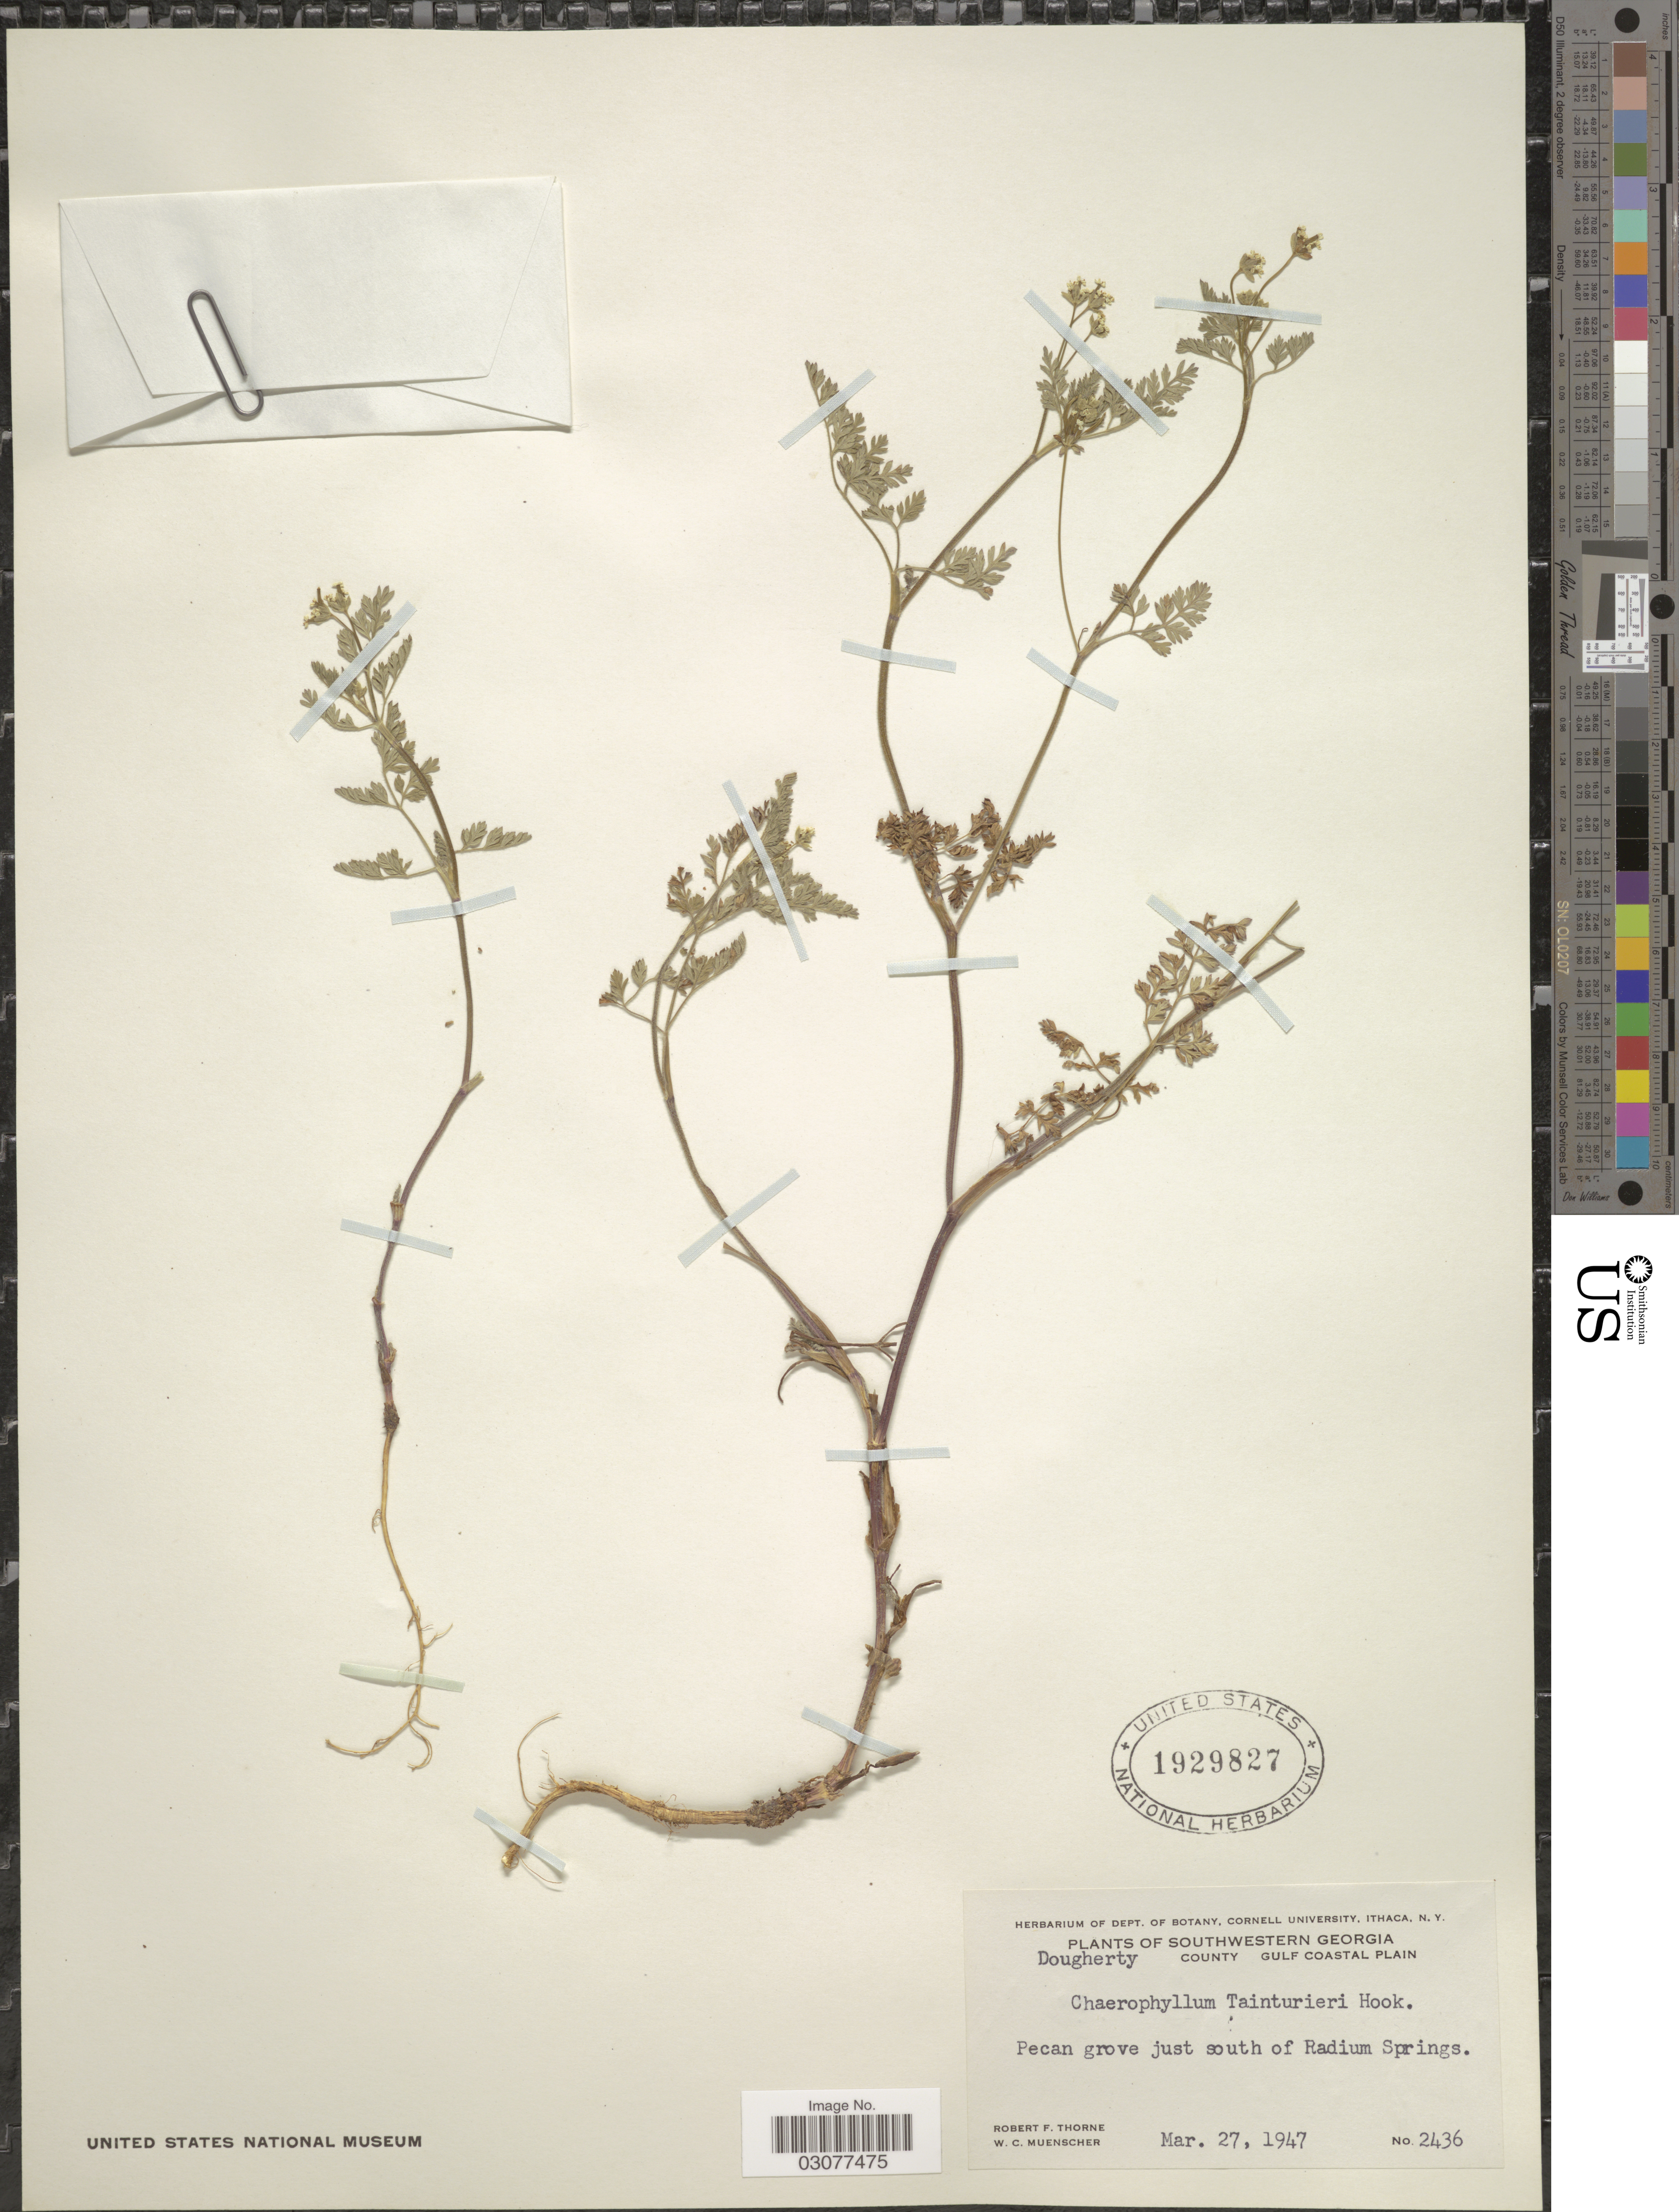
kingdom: Plantae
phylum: Tracheophyta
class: Magnoliopsida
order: Apiales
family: Apiaceae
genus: Chaerophyllum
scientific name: Chaerophyllum tainturieri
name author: Hook.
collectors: R. F. Thorne & W. Muenscher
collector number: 2436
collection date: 1947-03-27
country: United States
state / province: Georgia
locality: Southwestern Georgia, Dougherty County Gulf Coastal Plain, Pecan grove just south of Radium Springs.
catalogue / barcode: US 1929827